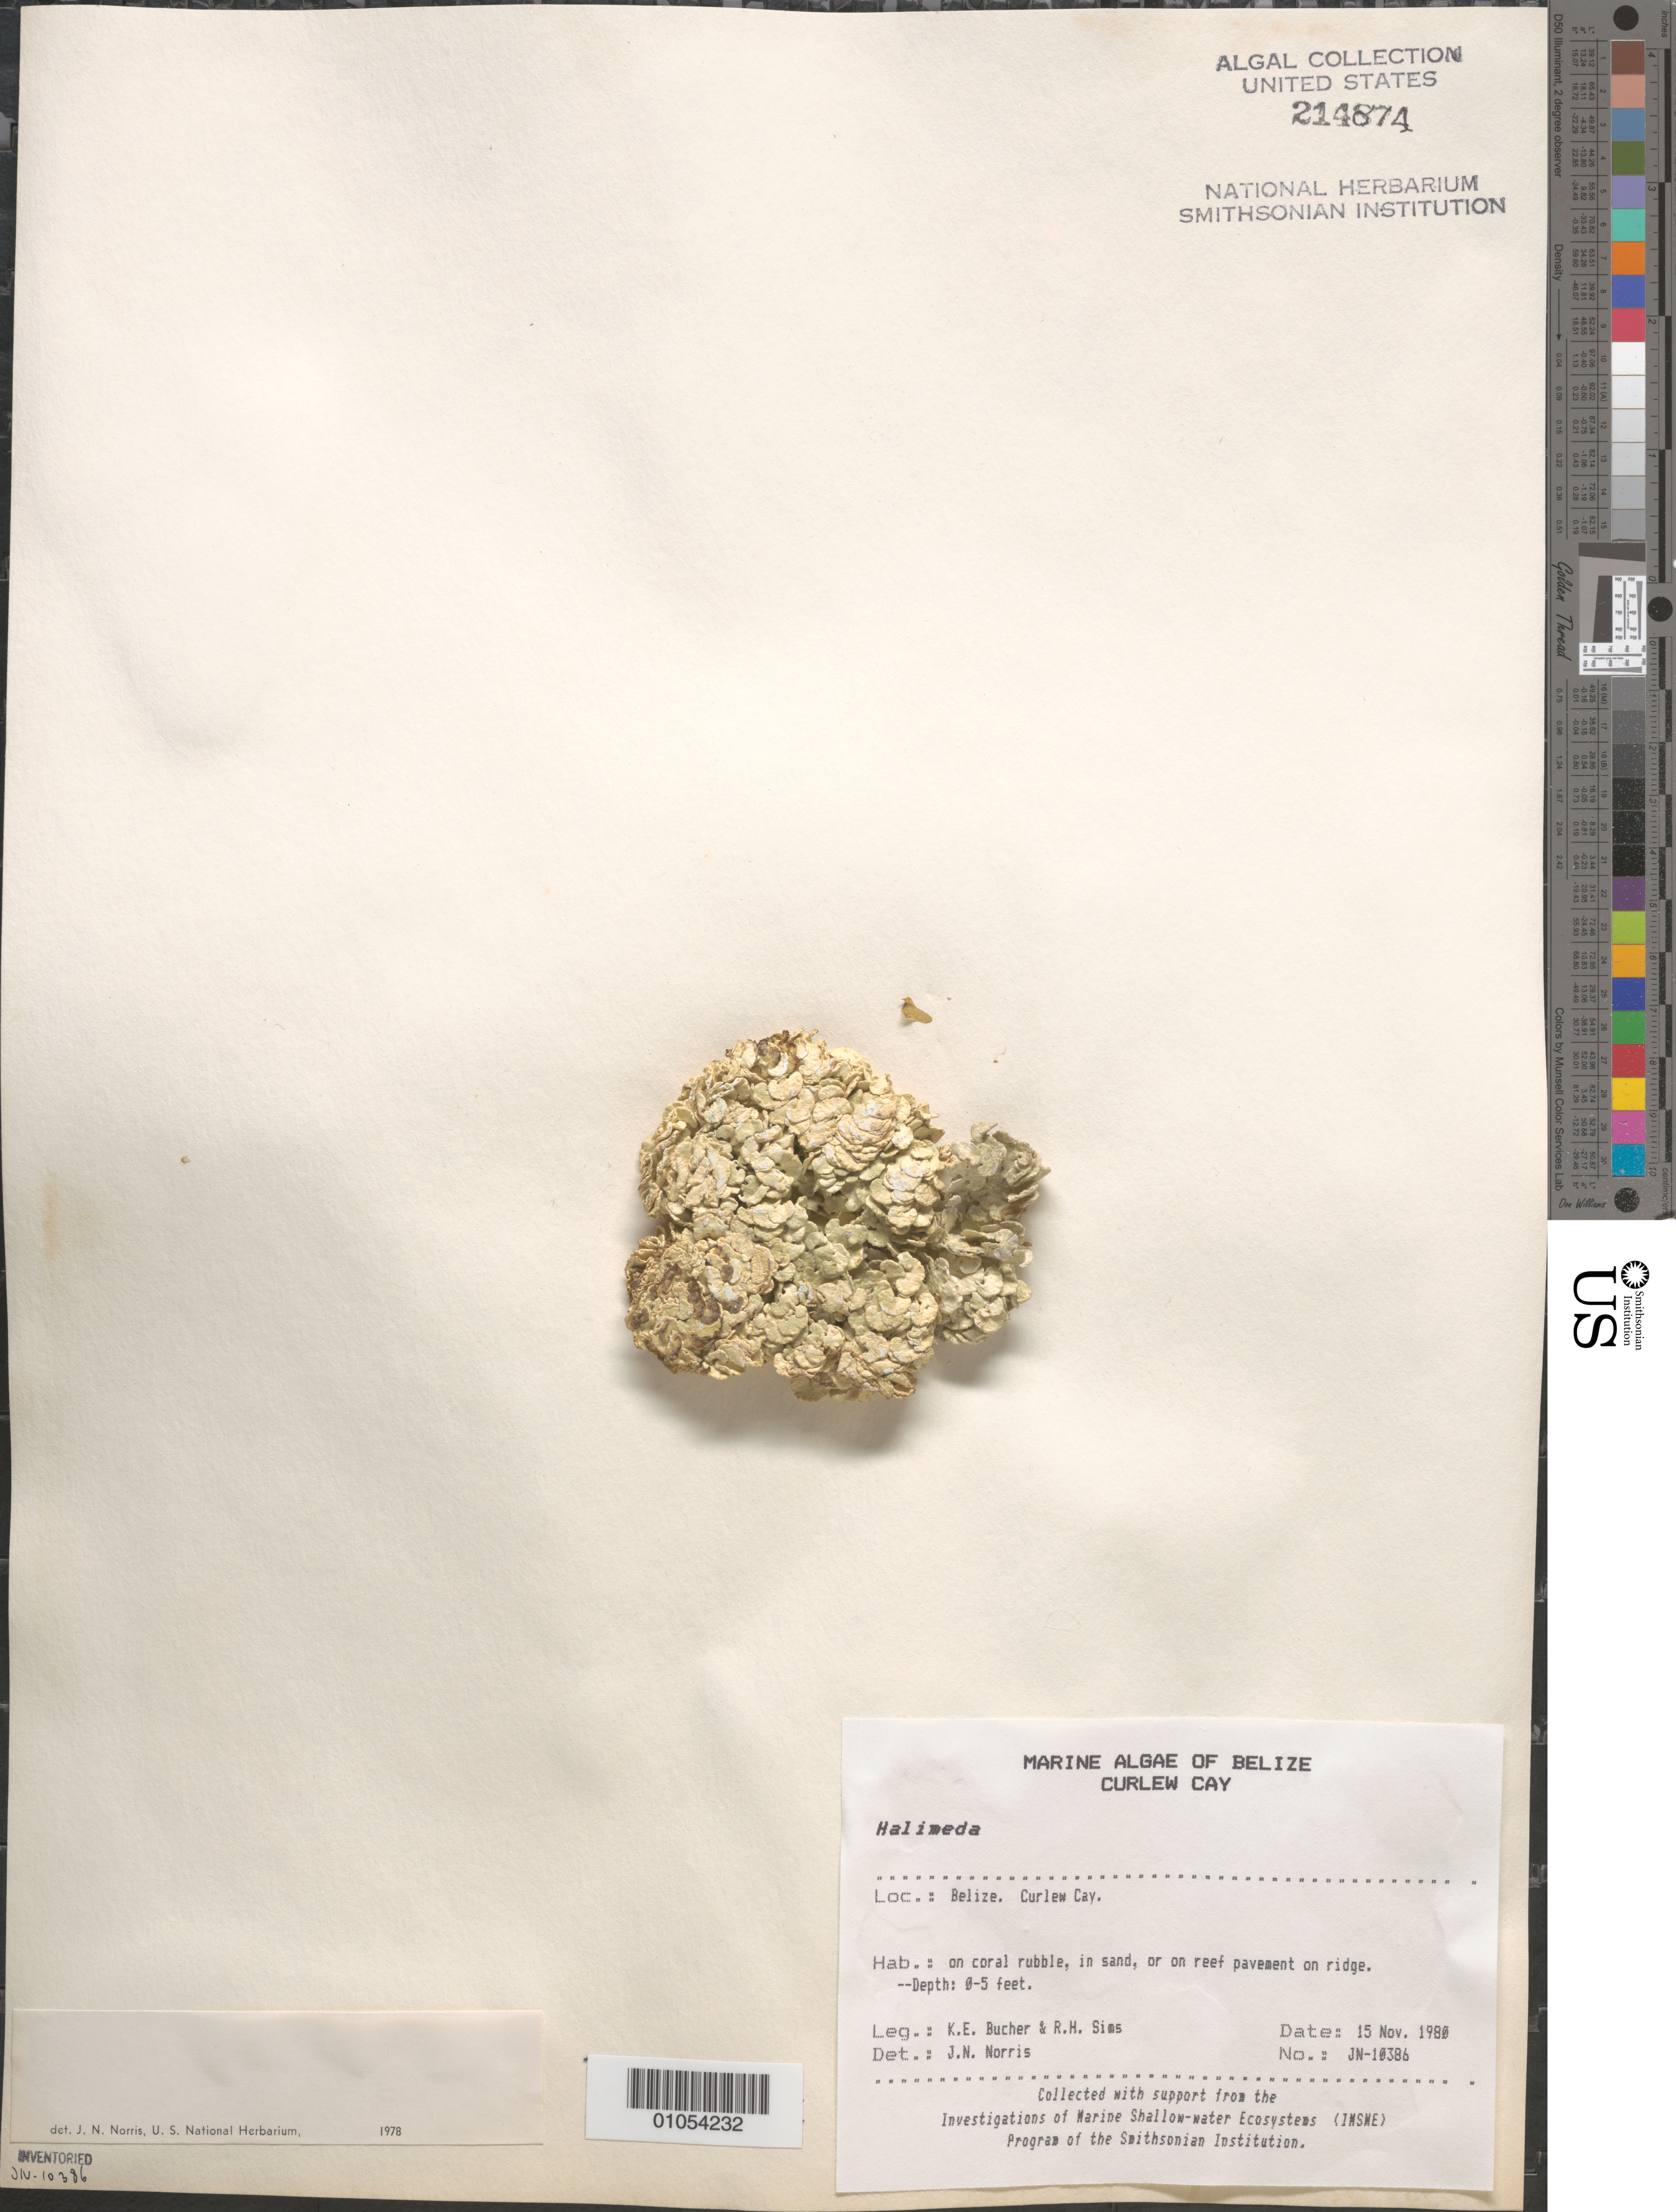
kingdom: Plantae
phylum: Chlorophyta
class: Ulvophyceae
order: Bryopsidales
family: Halimedaceae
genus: Halimeda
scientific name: Halimeda opuntia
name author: (L.) J.V.Lamouroux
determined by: Norris, James N.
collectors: K. E. Bucher & R. H. Sims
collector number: JN-10386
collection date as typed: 15 Nov 1980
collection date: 1980-11-15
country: Belize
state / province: Stann Creek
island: Curlew Cay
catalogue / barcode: US 214874